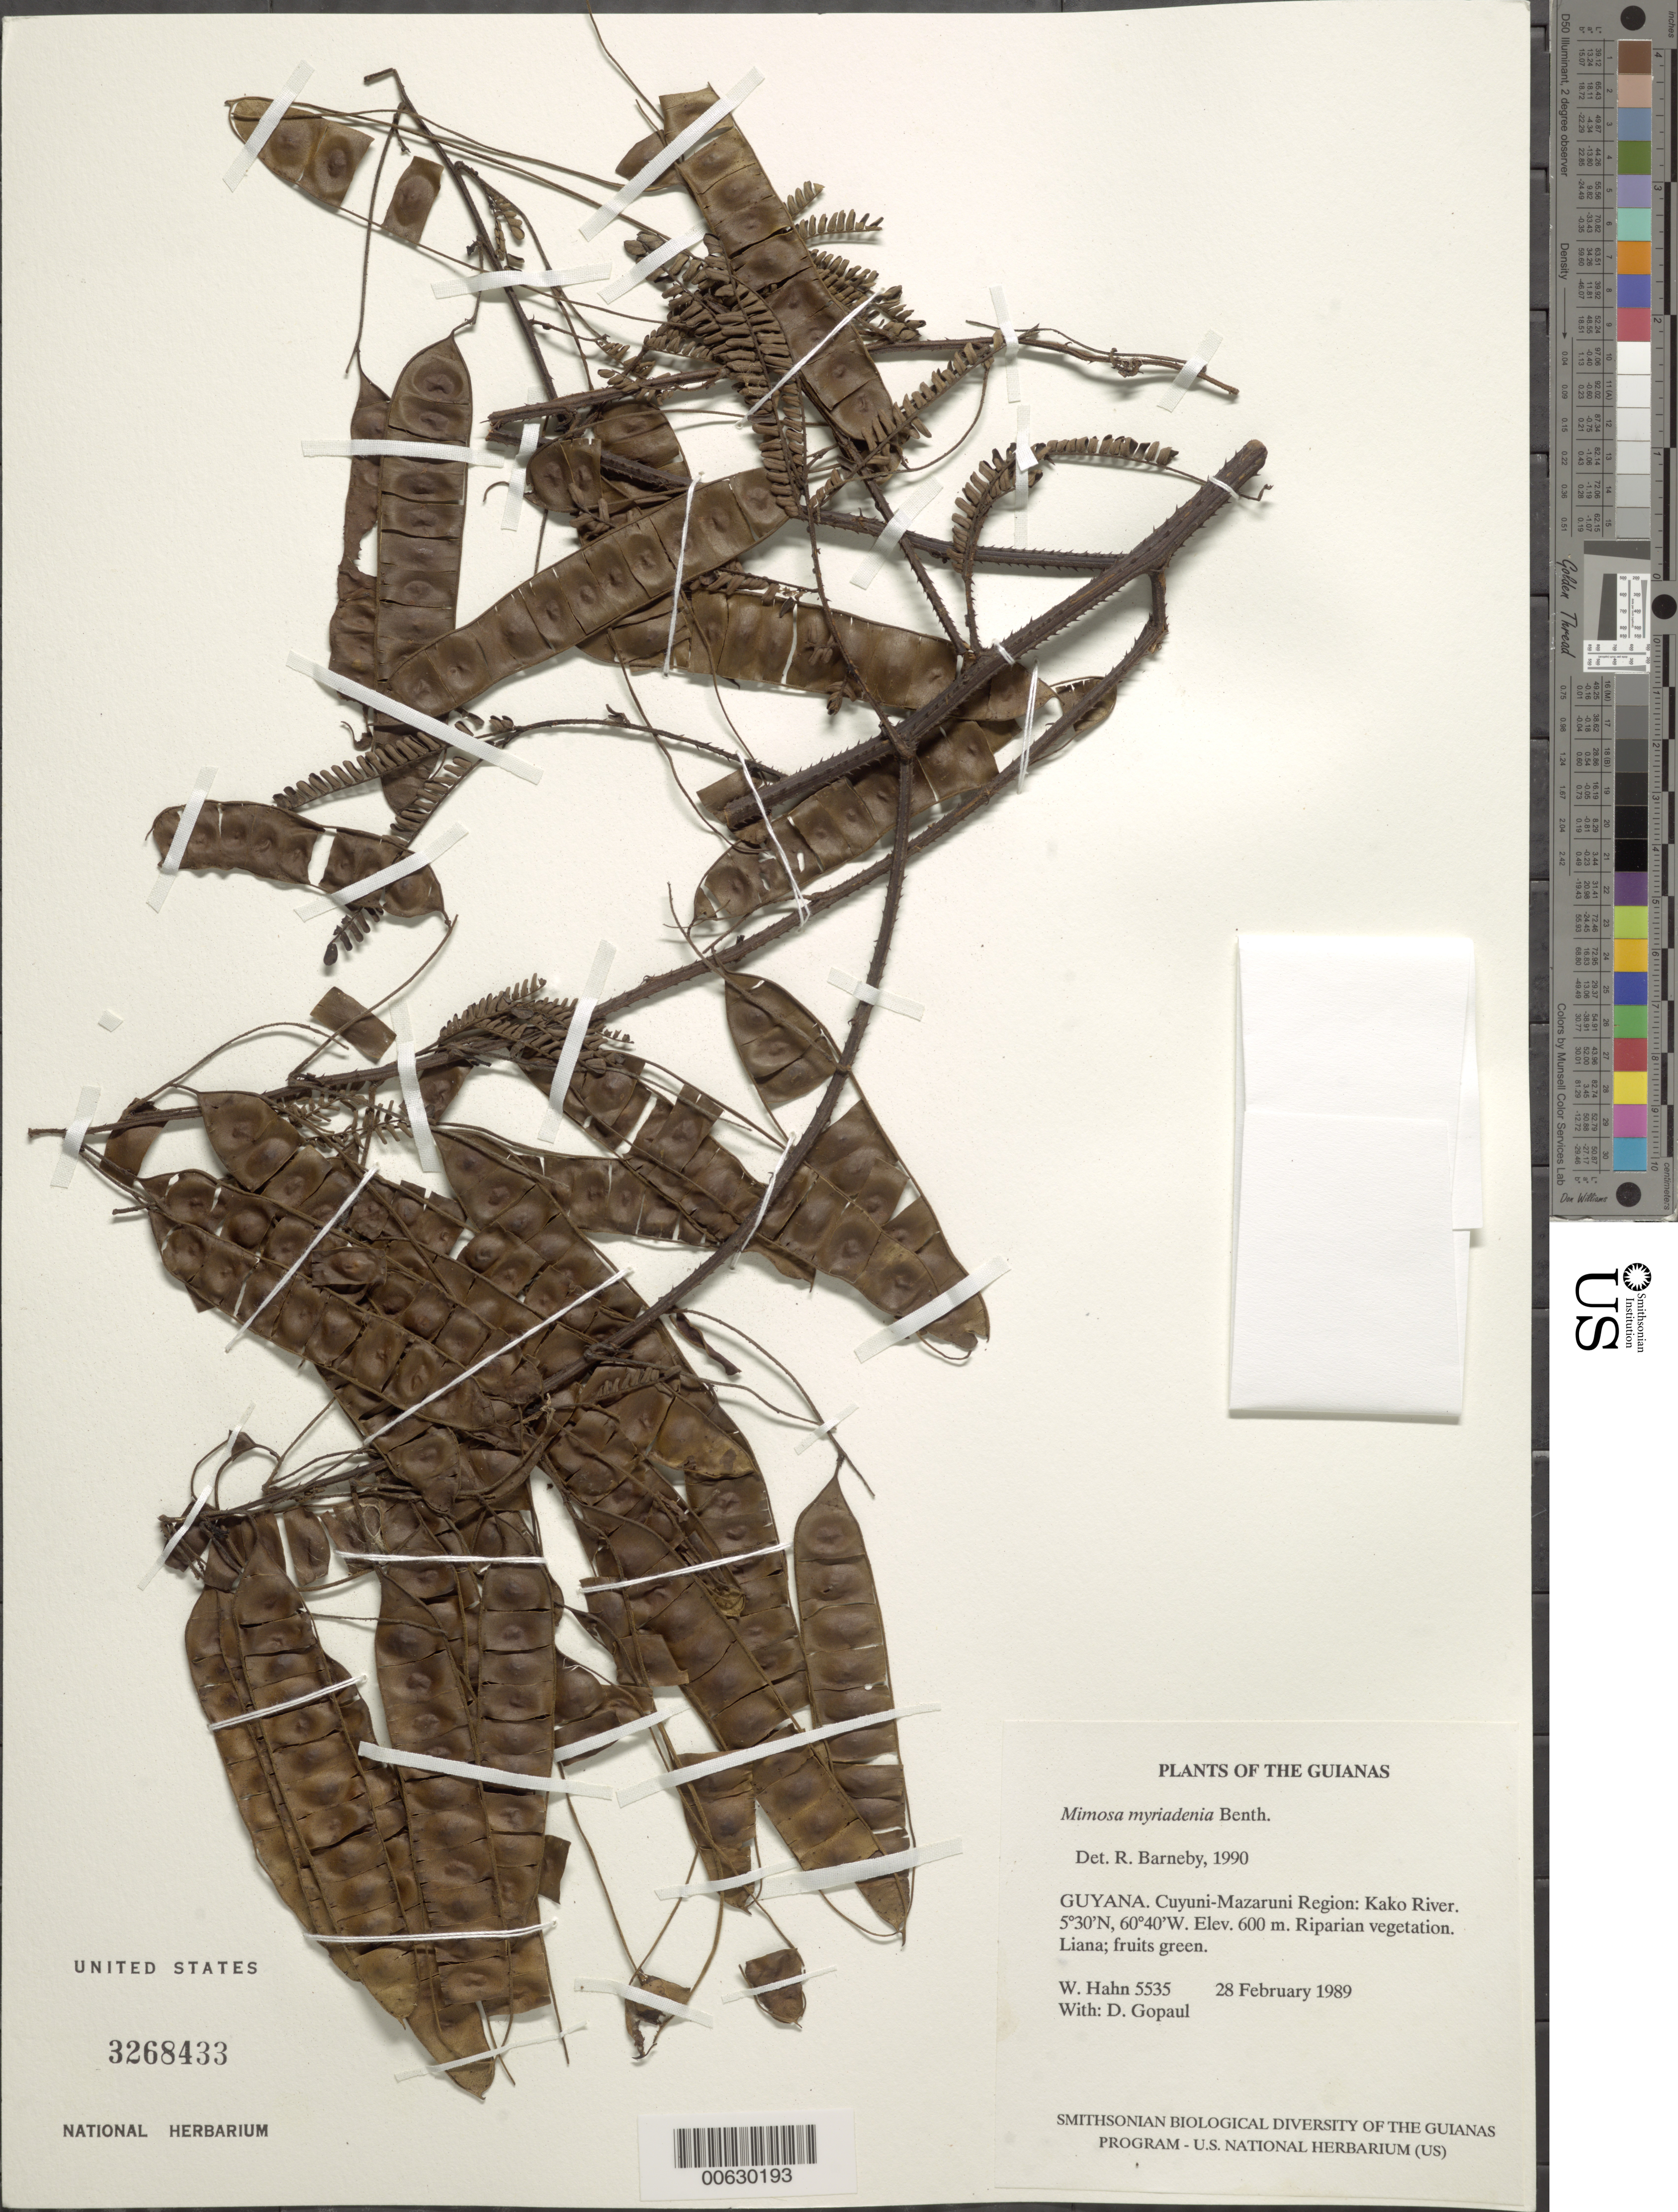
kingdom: Plantae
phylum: Tracheophyta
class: Magnoliopsida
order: Fabales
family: Fabaceae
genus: Mimosa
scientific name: Mimosa myriadenia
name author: Benth.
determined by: Barneby, Rupert C., (NY)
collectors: W. Hahn & D. Gopaul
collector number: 5535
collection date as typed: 28 February 1989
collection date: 1989-02-28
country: Guyana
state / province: Cuyuni-Mazaruni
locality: Kako River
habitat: Riparian vegetation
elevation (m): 600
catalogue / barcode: US 3268433